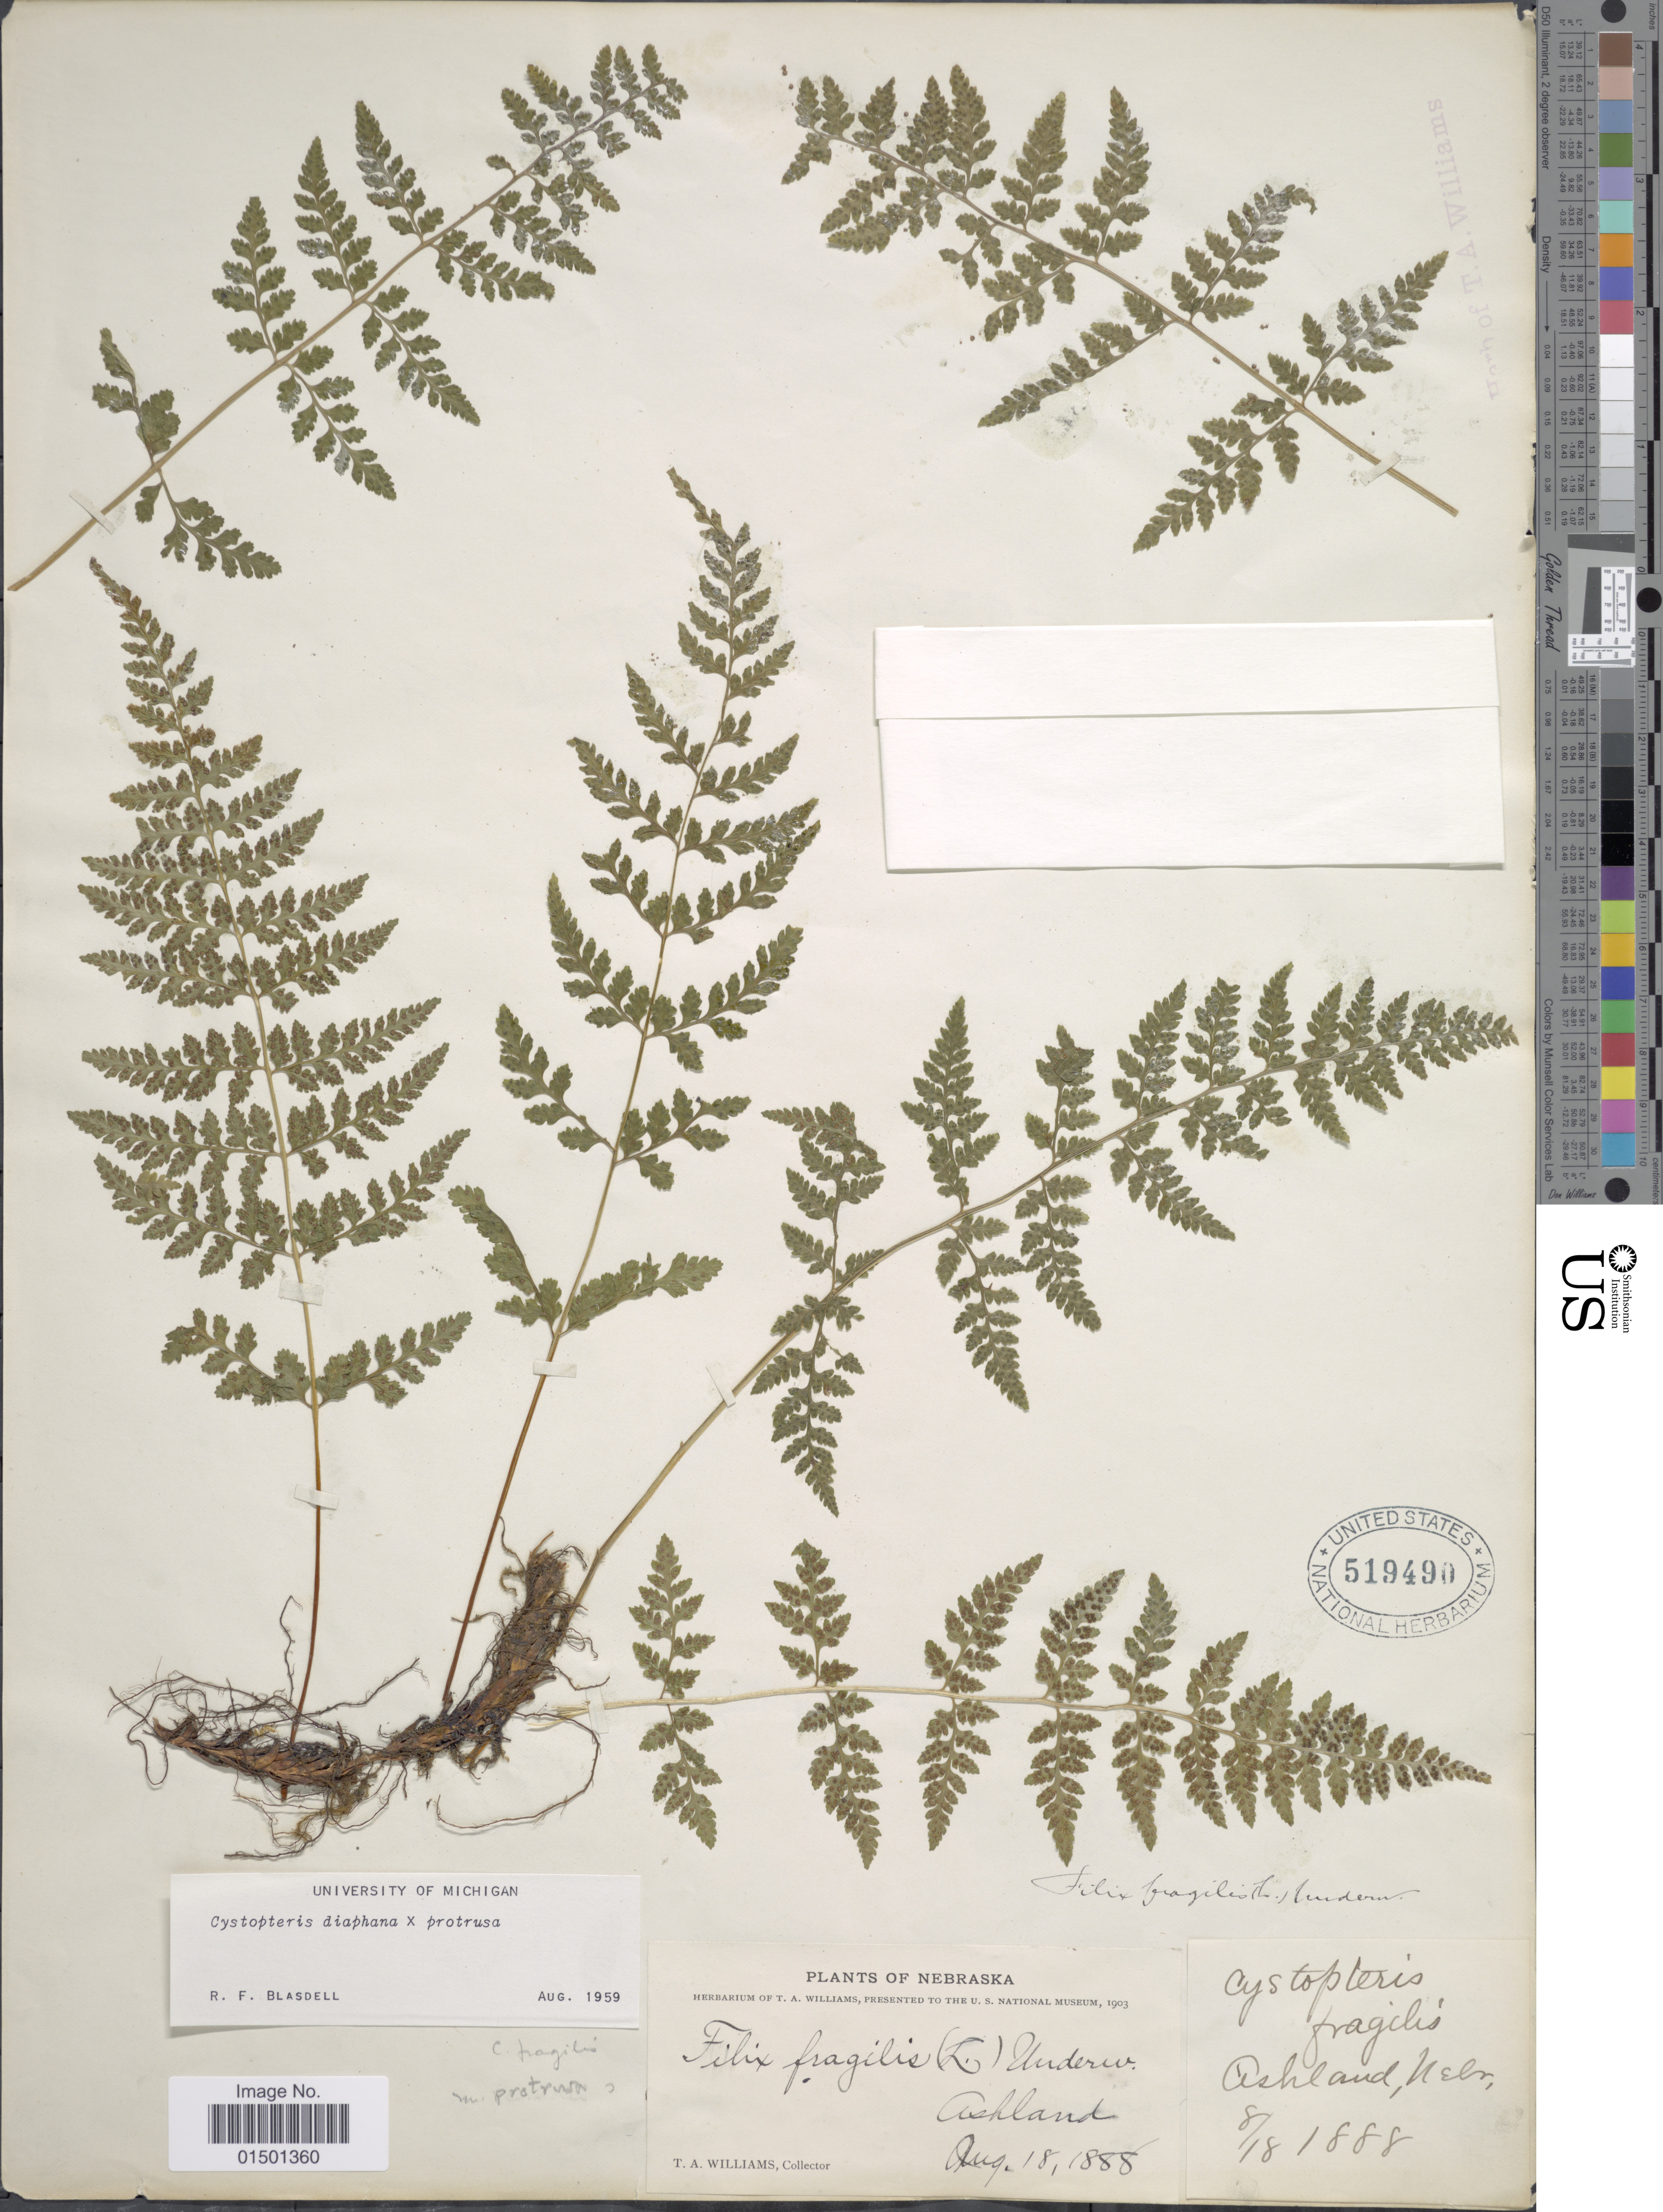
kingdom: Plantae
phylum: Tracheophyta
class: Polypodiopsida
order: Polypodiales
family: Cystopteridaceae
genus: Cystopteris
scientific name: Cystopteris diaphana x C. protrusa (Weath.) Blasdell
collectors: T. A. Williams (herbarium)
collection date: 1888-08-18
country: United States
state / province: Nebraska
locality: Ashland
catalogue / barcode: US 519490